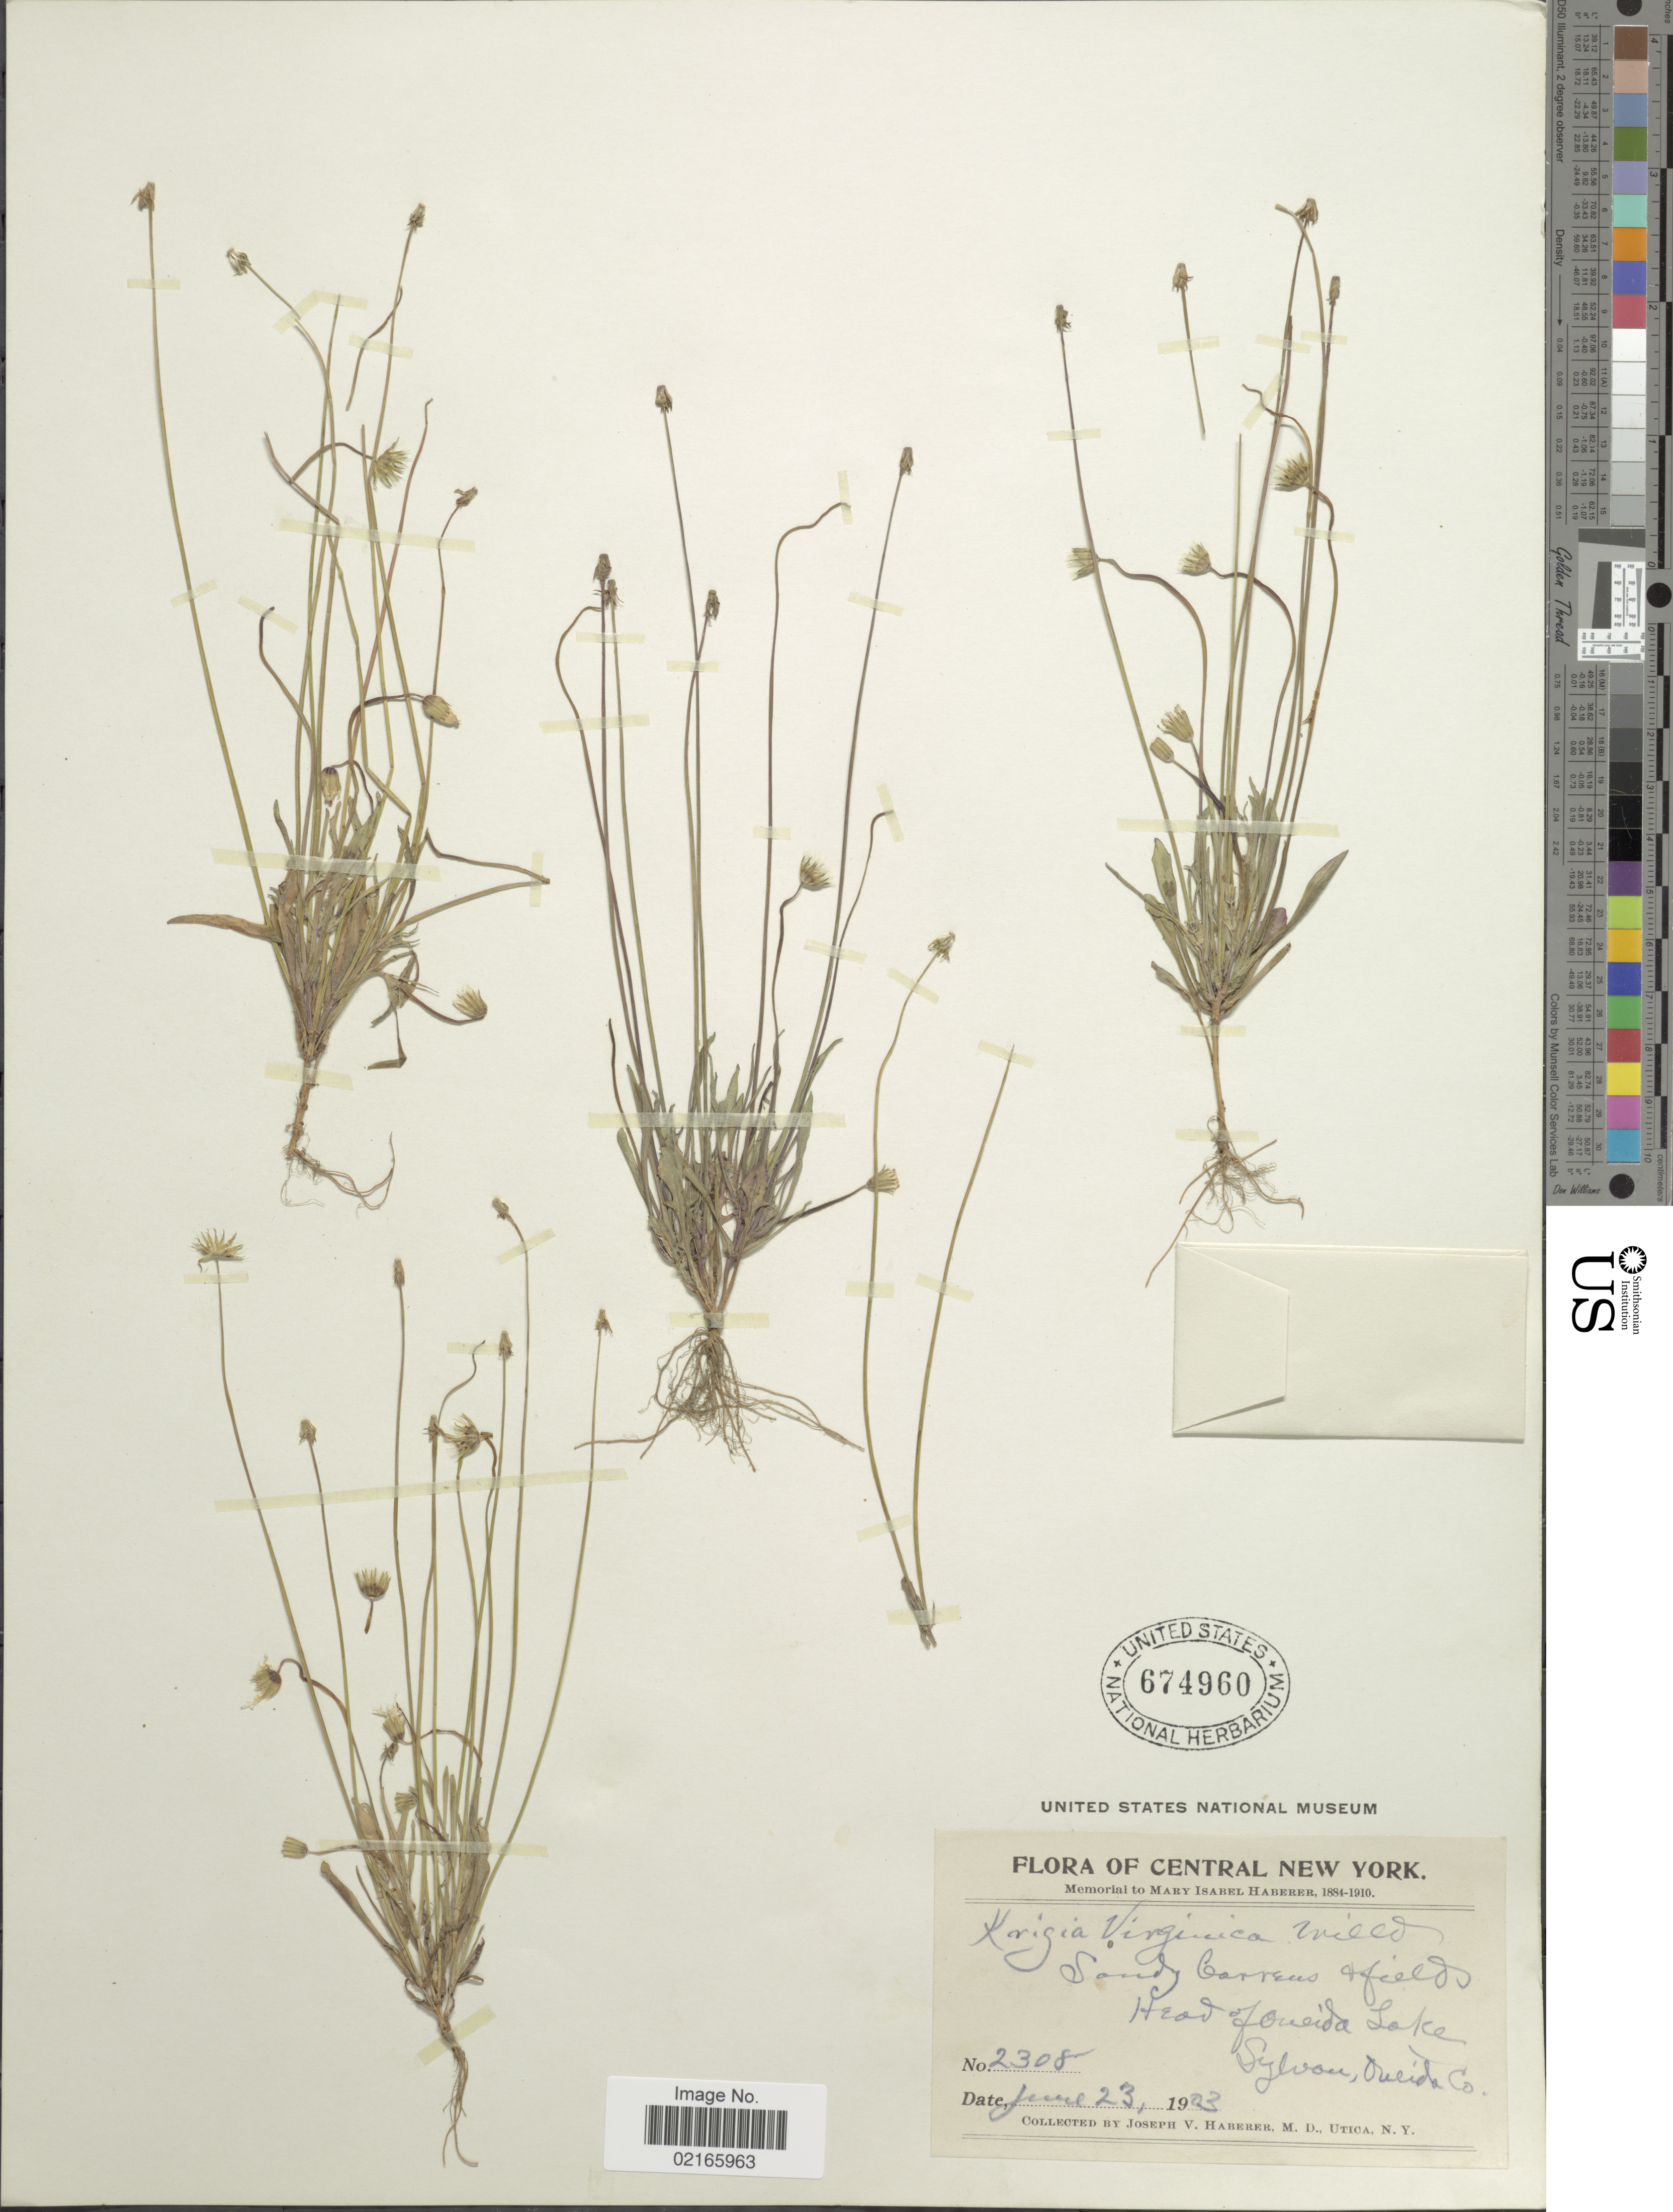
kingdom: Plantae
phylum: Tracheophyta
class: Magnoliopsida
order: Asterales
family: Asteraceae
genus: Krigia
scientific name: Krigia virginica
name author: (L.) Willd.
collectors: J. V. Haberer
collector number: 2308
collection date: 1903-06-23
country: United States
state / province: New York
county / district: Oneida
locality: Central New York, sandy barrens fields, head of Oneida Lake, Sylvan, Oneida Co.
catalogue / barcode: US 674960